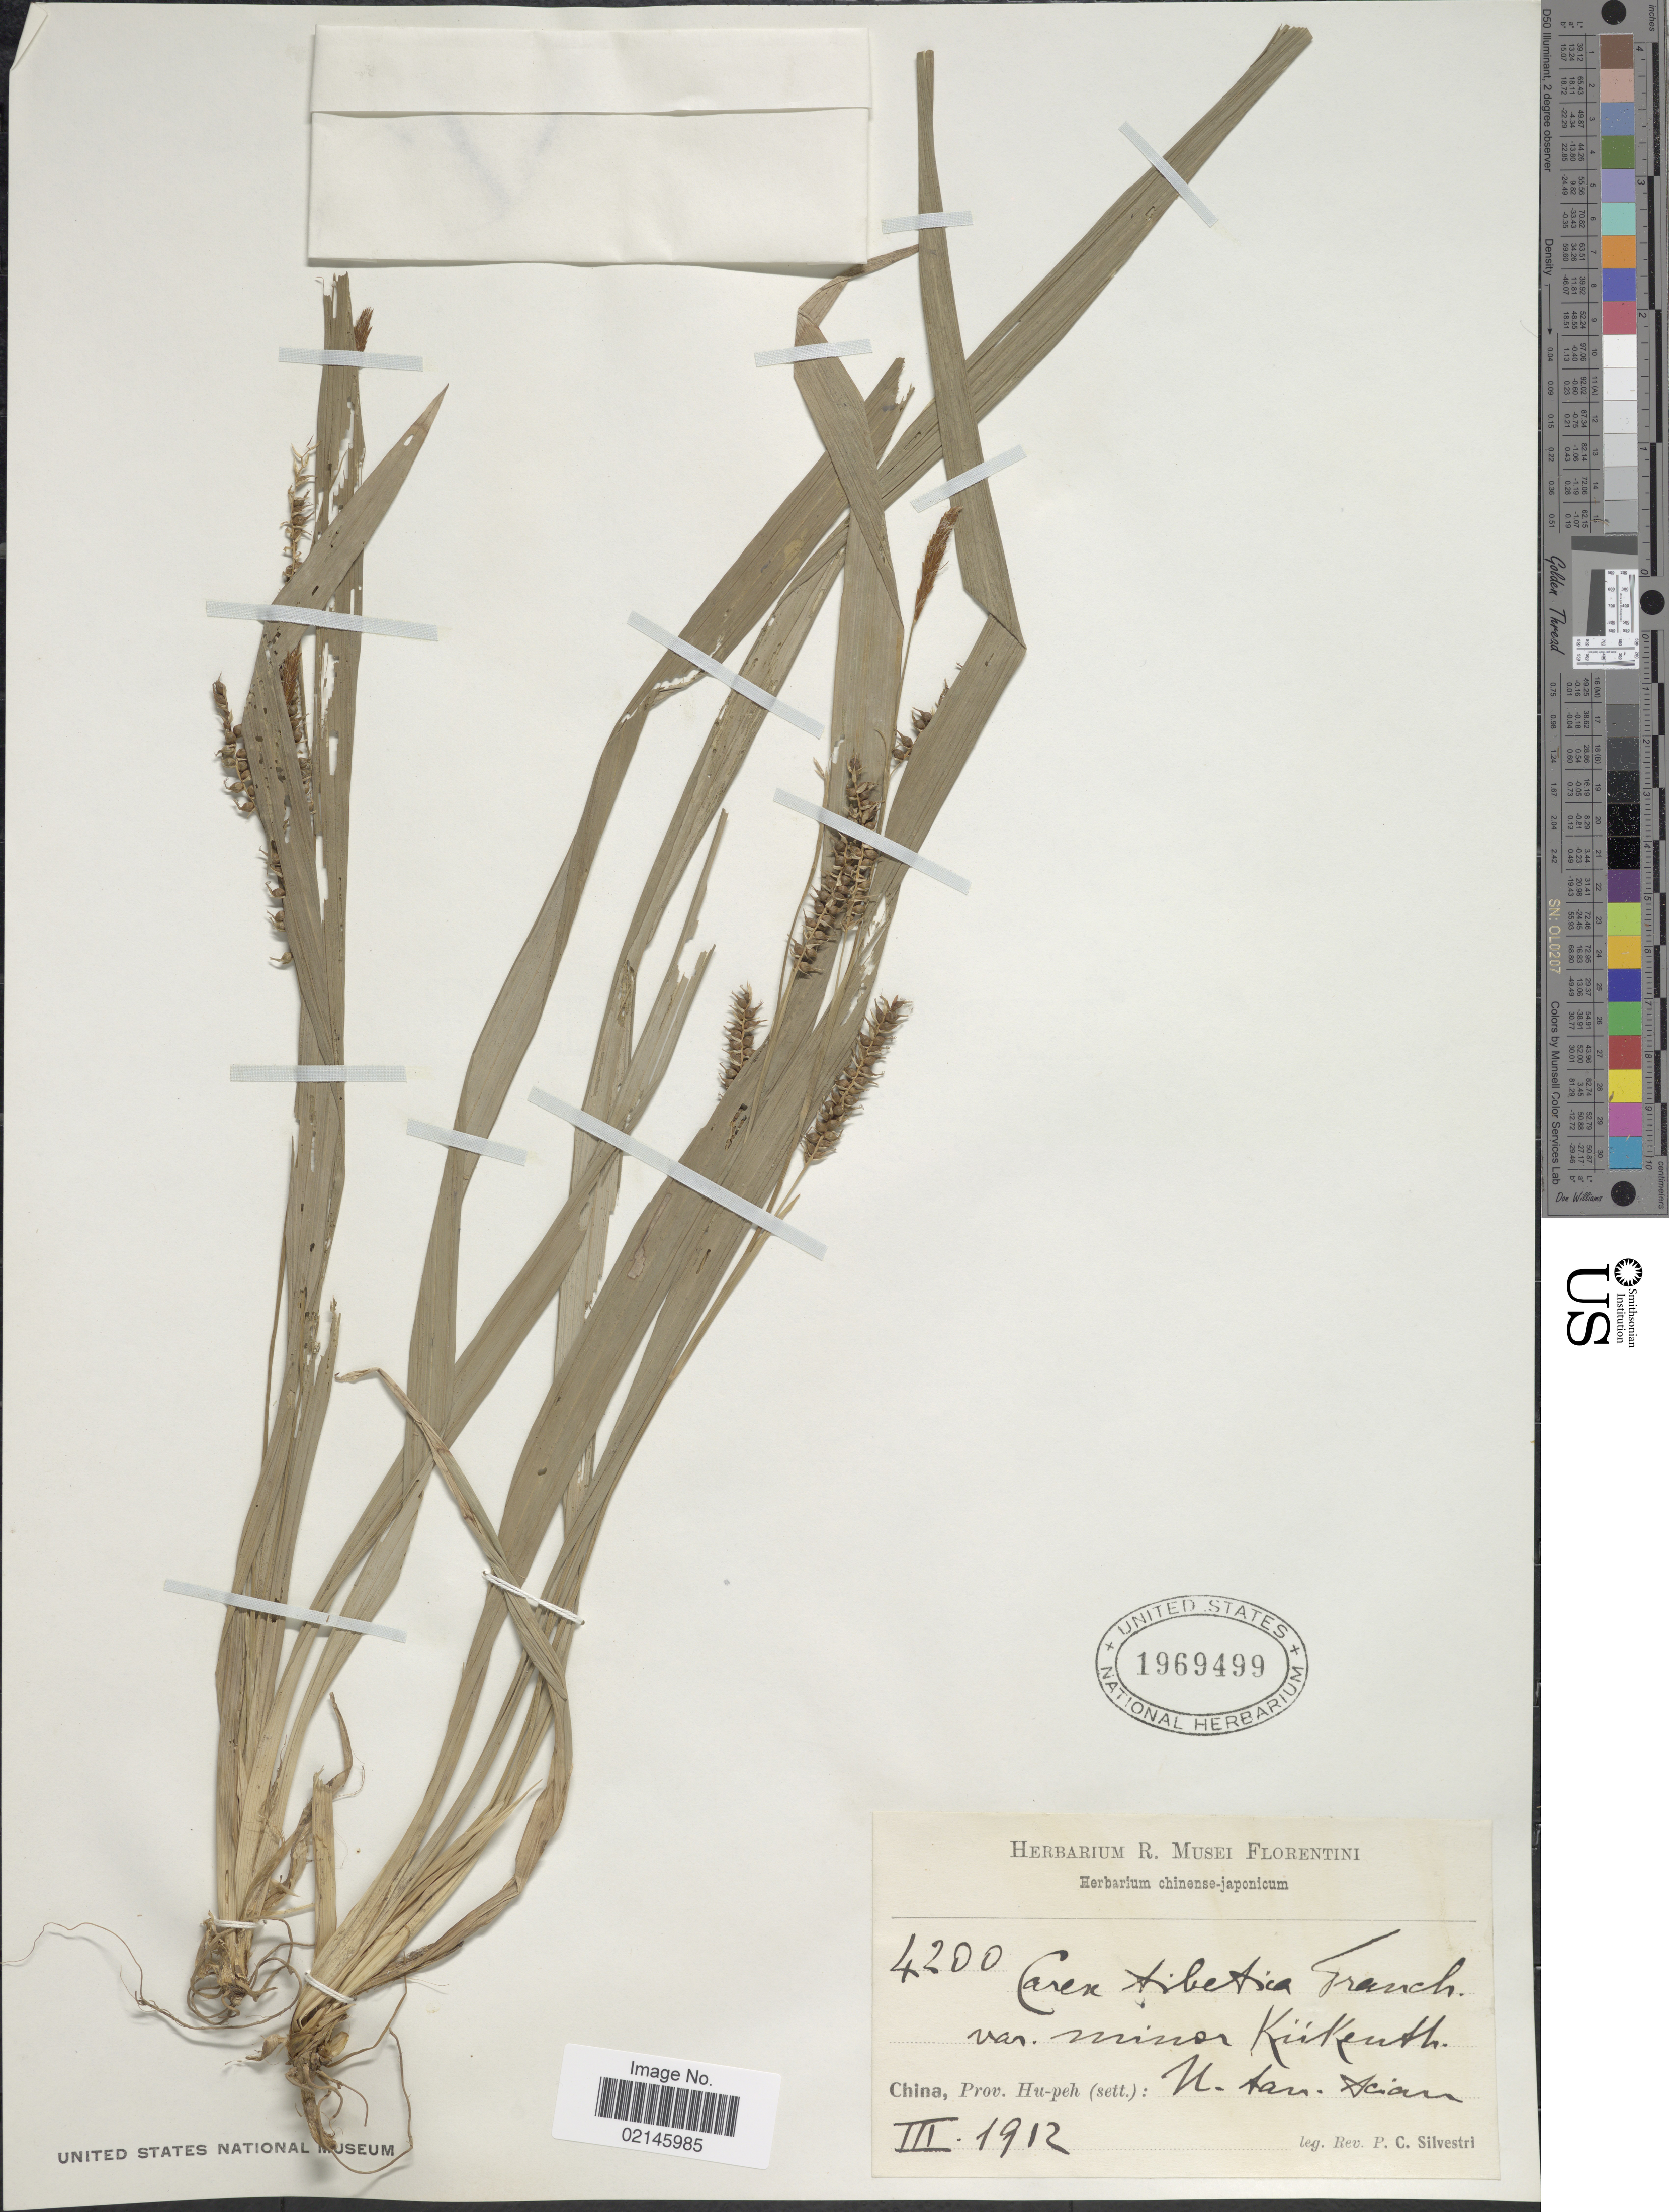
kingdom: Plantae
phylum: Tracheophyta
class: Liliopsida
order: Poales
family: Cyperaceae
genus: Carex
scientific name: Carex thibetica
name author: Franch.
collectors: P. Silvestri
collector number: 4200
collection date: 1912-03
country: China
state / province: Hubei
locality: Prov. Hu-peh (sett.): N. tan. Acan [interpreted]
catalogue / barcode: US 1969499